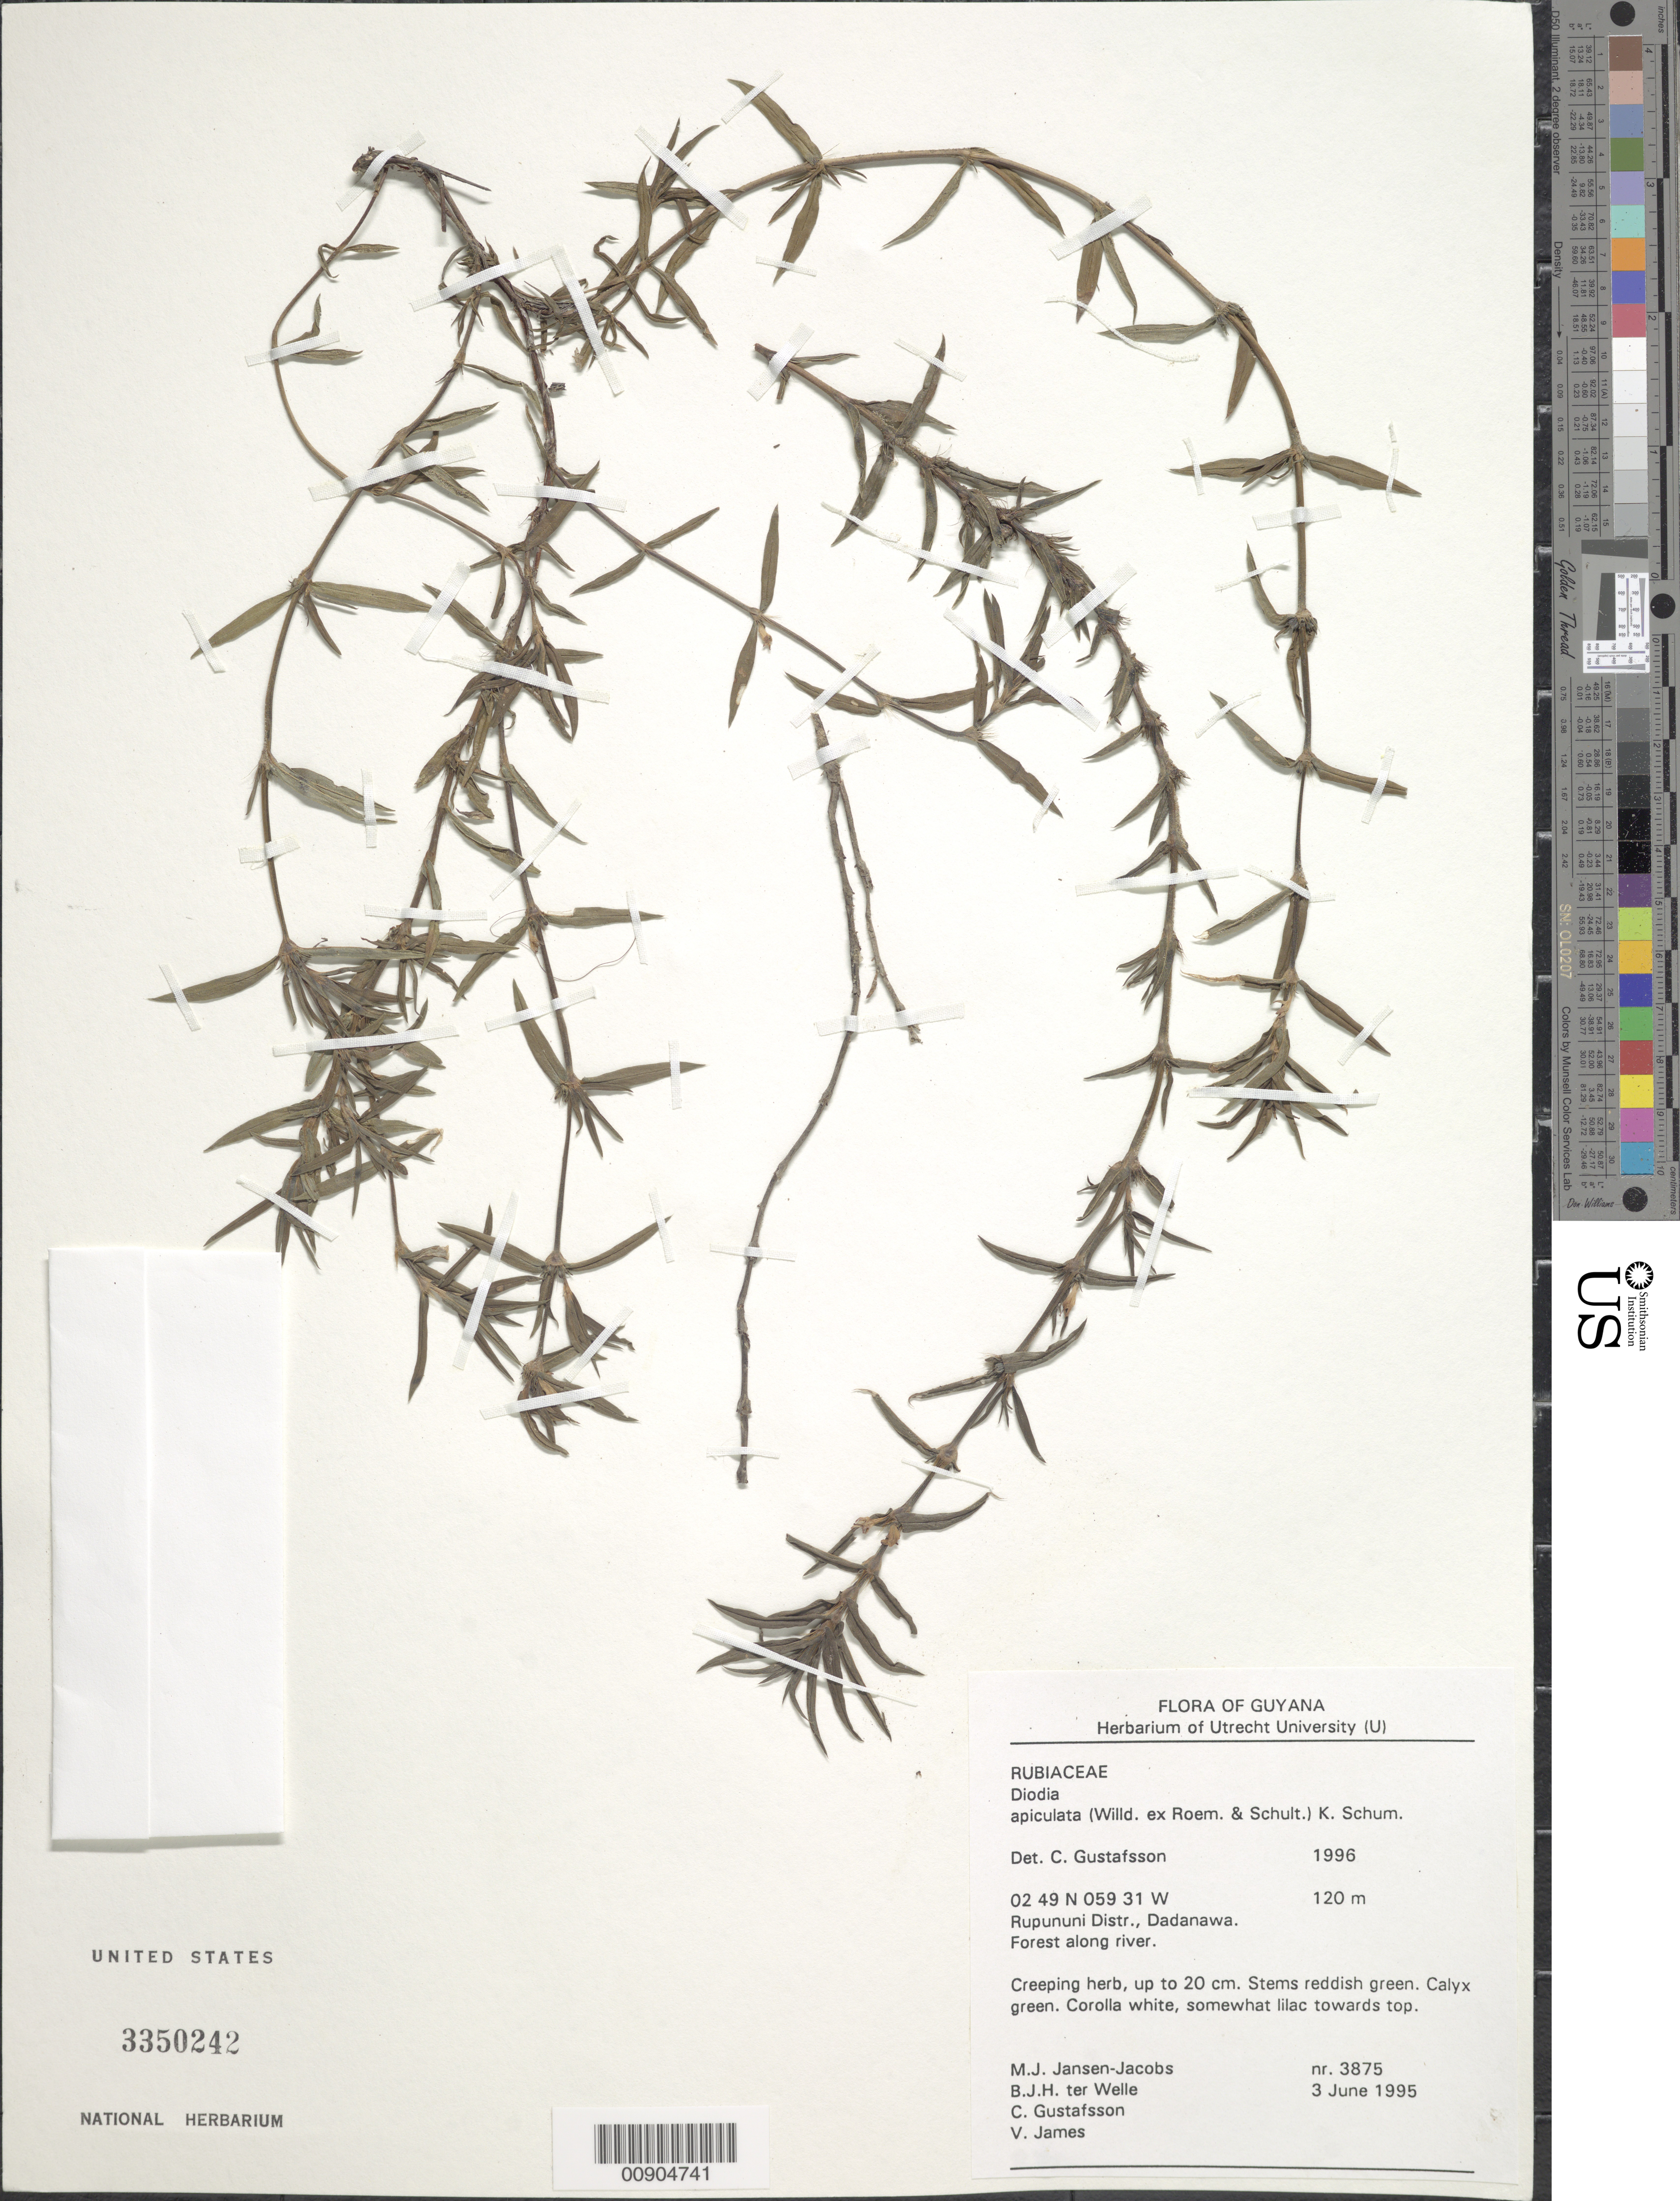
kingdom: Plantae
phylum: Tracheophyta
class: Magnoliopsida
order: Gentianales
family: Rubiaceae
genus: Diodia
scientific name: Diodia apiculata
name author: (Willd. ex Roem. & Schult.) K. Schum.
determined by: Gustafsson, C. G. R.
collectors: M. J. Jansen-Jacobs, B. Welle, C. G. Gustafsson & V. James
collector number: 3875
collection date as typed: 3-Jun-95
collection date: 1995-06-03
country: Guyana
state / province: U. Takutu-U. Essequibo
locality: Dadanawa, Rupununi River, Rupununi District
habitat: Forest along river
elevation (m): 120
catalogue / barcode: US 3350242